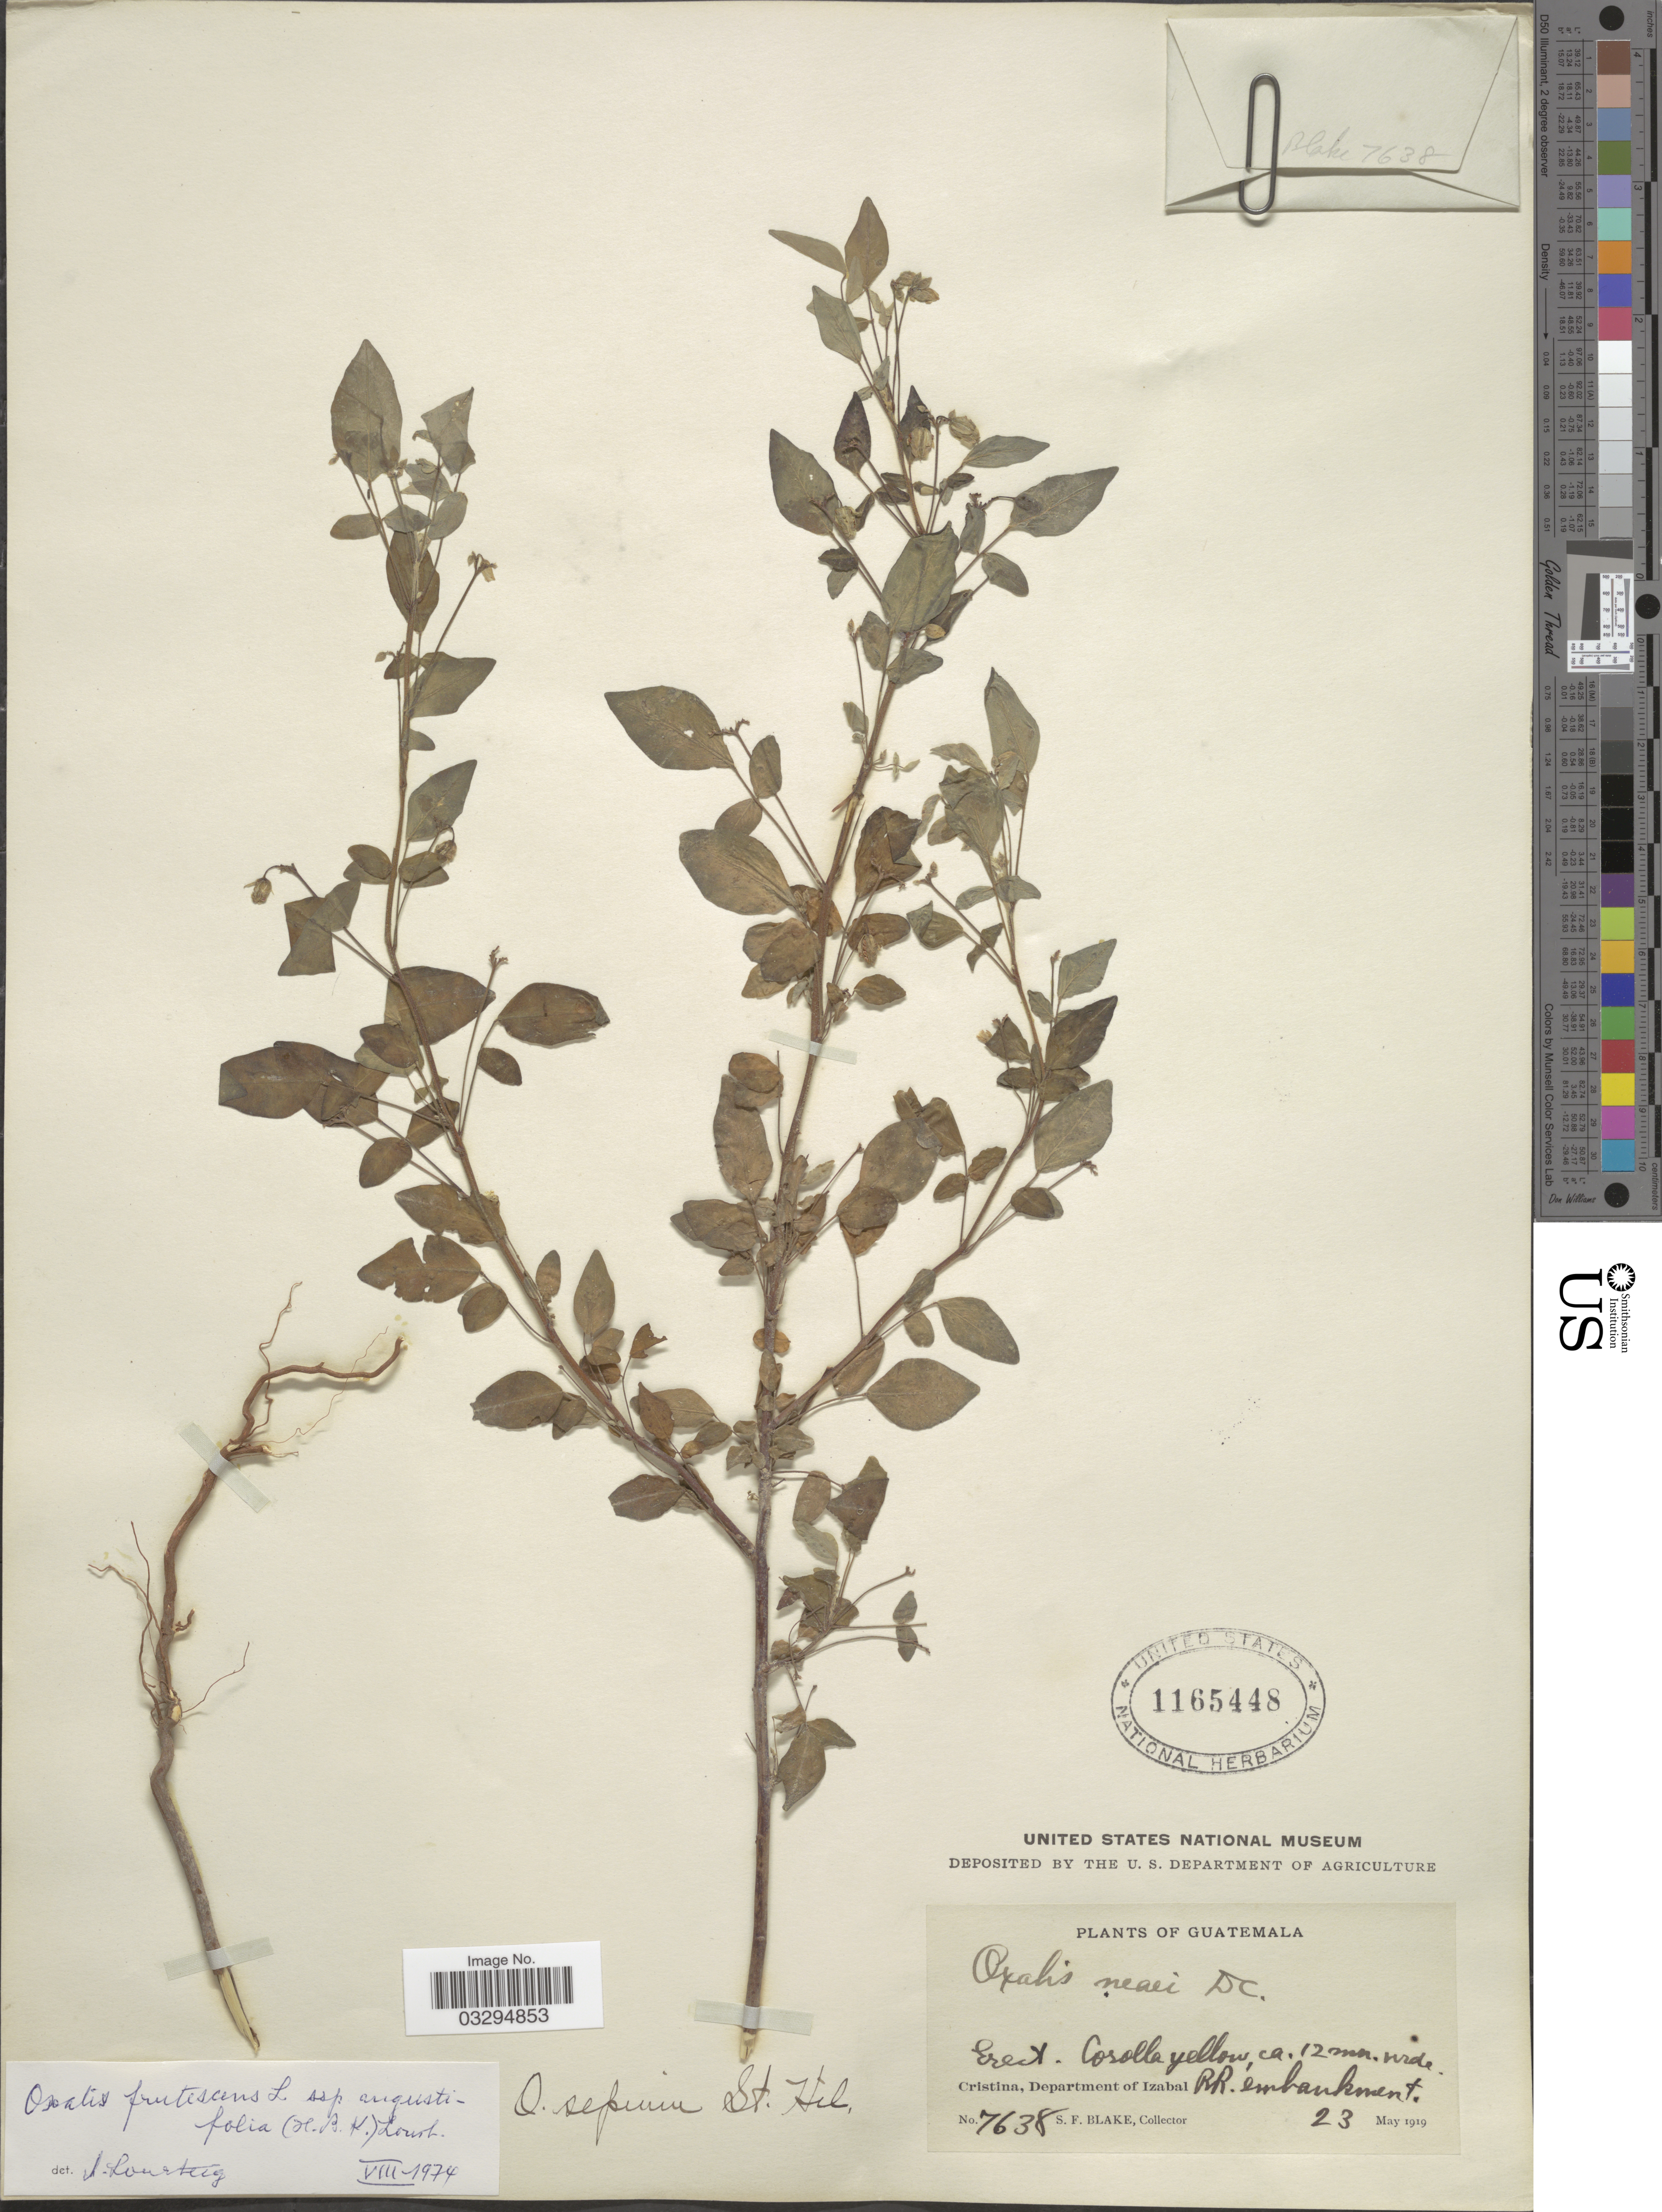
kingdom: Plantae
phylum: Tracheophyta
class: Magnoliopsida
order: Oxalidales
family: Oxalidaceae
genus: Oxalis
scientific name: Oxalis frutescens subsp. angustifolia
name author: (Kunth) Lourteig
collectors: S. Blake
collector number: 7638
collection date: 1919-05-23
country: Guatemala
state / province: Izabal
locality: Cristina, Department of Izabal, RR. embankment.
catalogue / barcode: US 1165448